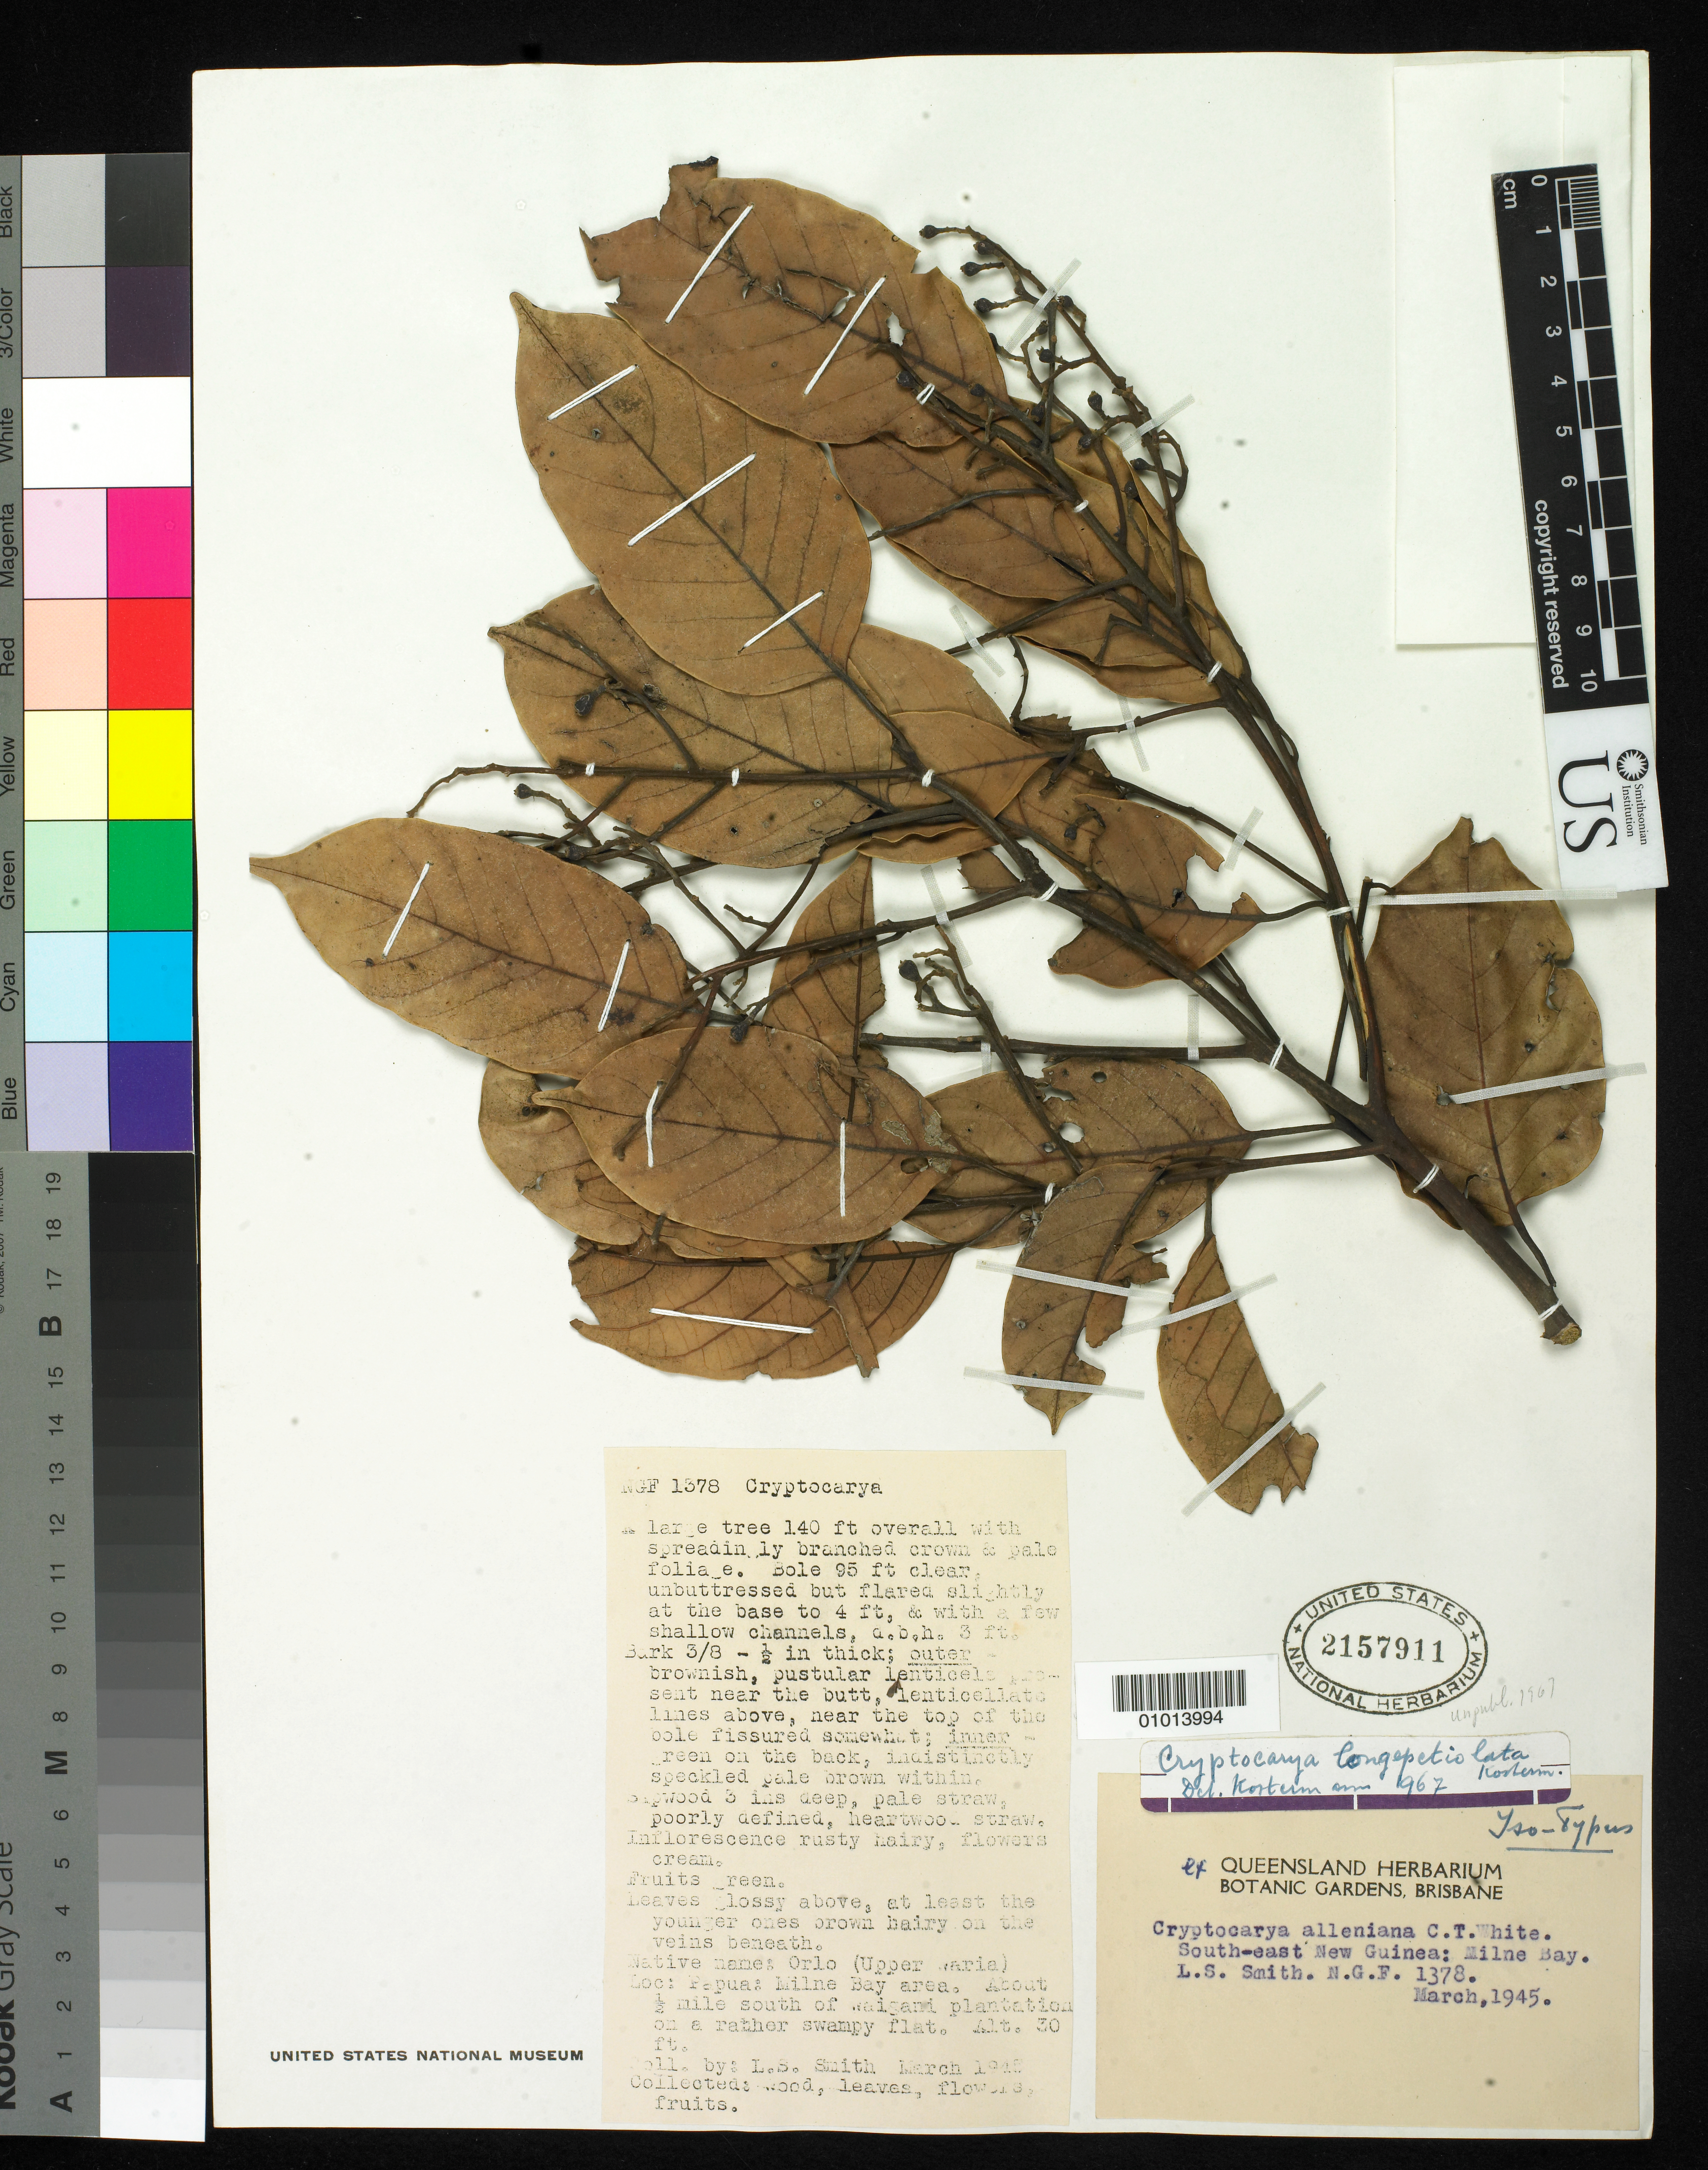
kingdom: Plantae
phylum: Tracheophyta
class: Magnoliopsida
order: Laurales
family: Lauraceae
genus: Cryptocarya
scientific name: Cryptocarya longepetiolata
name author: Kosterm.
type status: Isotype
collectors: L. Smith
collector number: NGF 1378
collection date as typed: Mar 1945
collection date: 1945-03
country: Papua New Guinea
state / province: Milne Bay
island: New Guinea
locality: Milne Bay area, about 1/2 miles south of Waigani plantation.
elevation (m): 9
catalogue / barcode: US 2157911